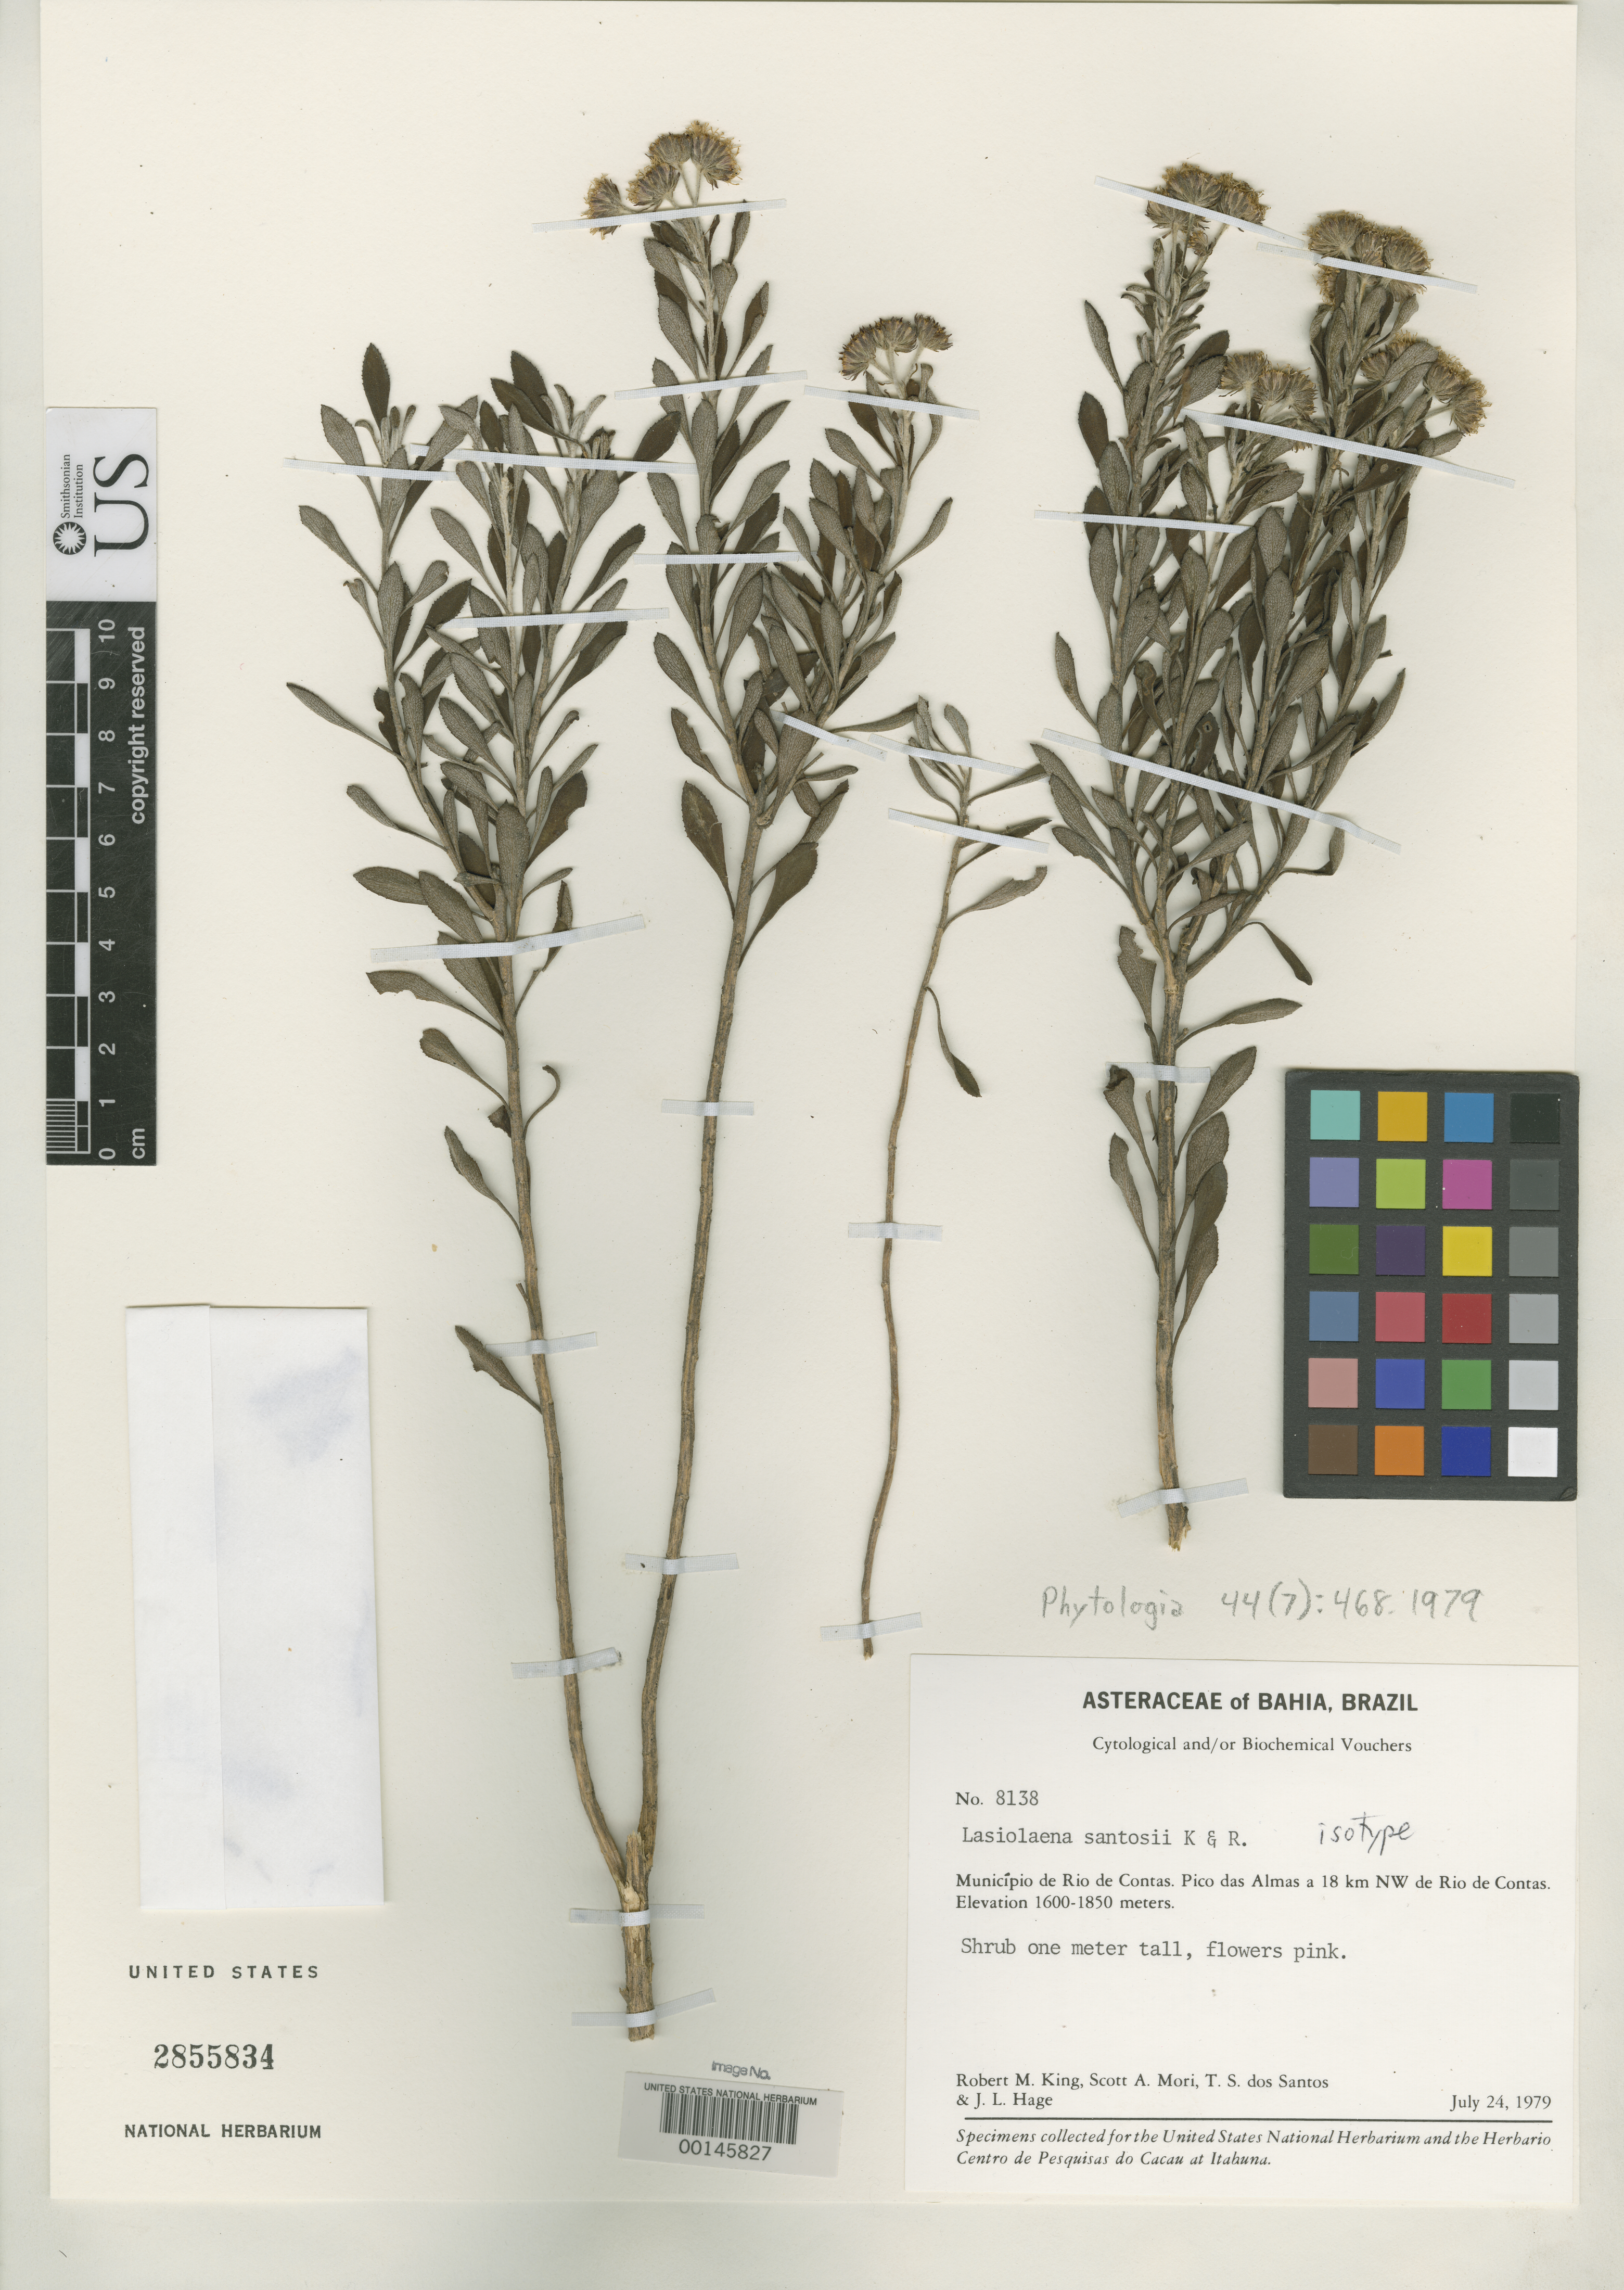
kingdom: Plantae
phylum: Tracheophyta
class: Magnoliopsida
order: Asterales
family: Asteraceae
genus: Lasiolaena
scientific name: Lasiolaena santosii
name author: R.M. King & H. Rob.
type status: Isotype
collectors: R. M. King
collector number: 8138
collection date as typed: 24 Jul 1979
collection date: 1979-07-24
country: Brazil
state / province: Bahia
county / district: Rio de Contas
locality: Pico das Almas, NW of Rio de Contas.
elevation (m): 1600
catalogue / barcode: US 2855834